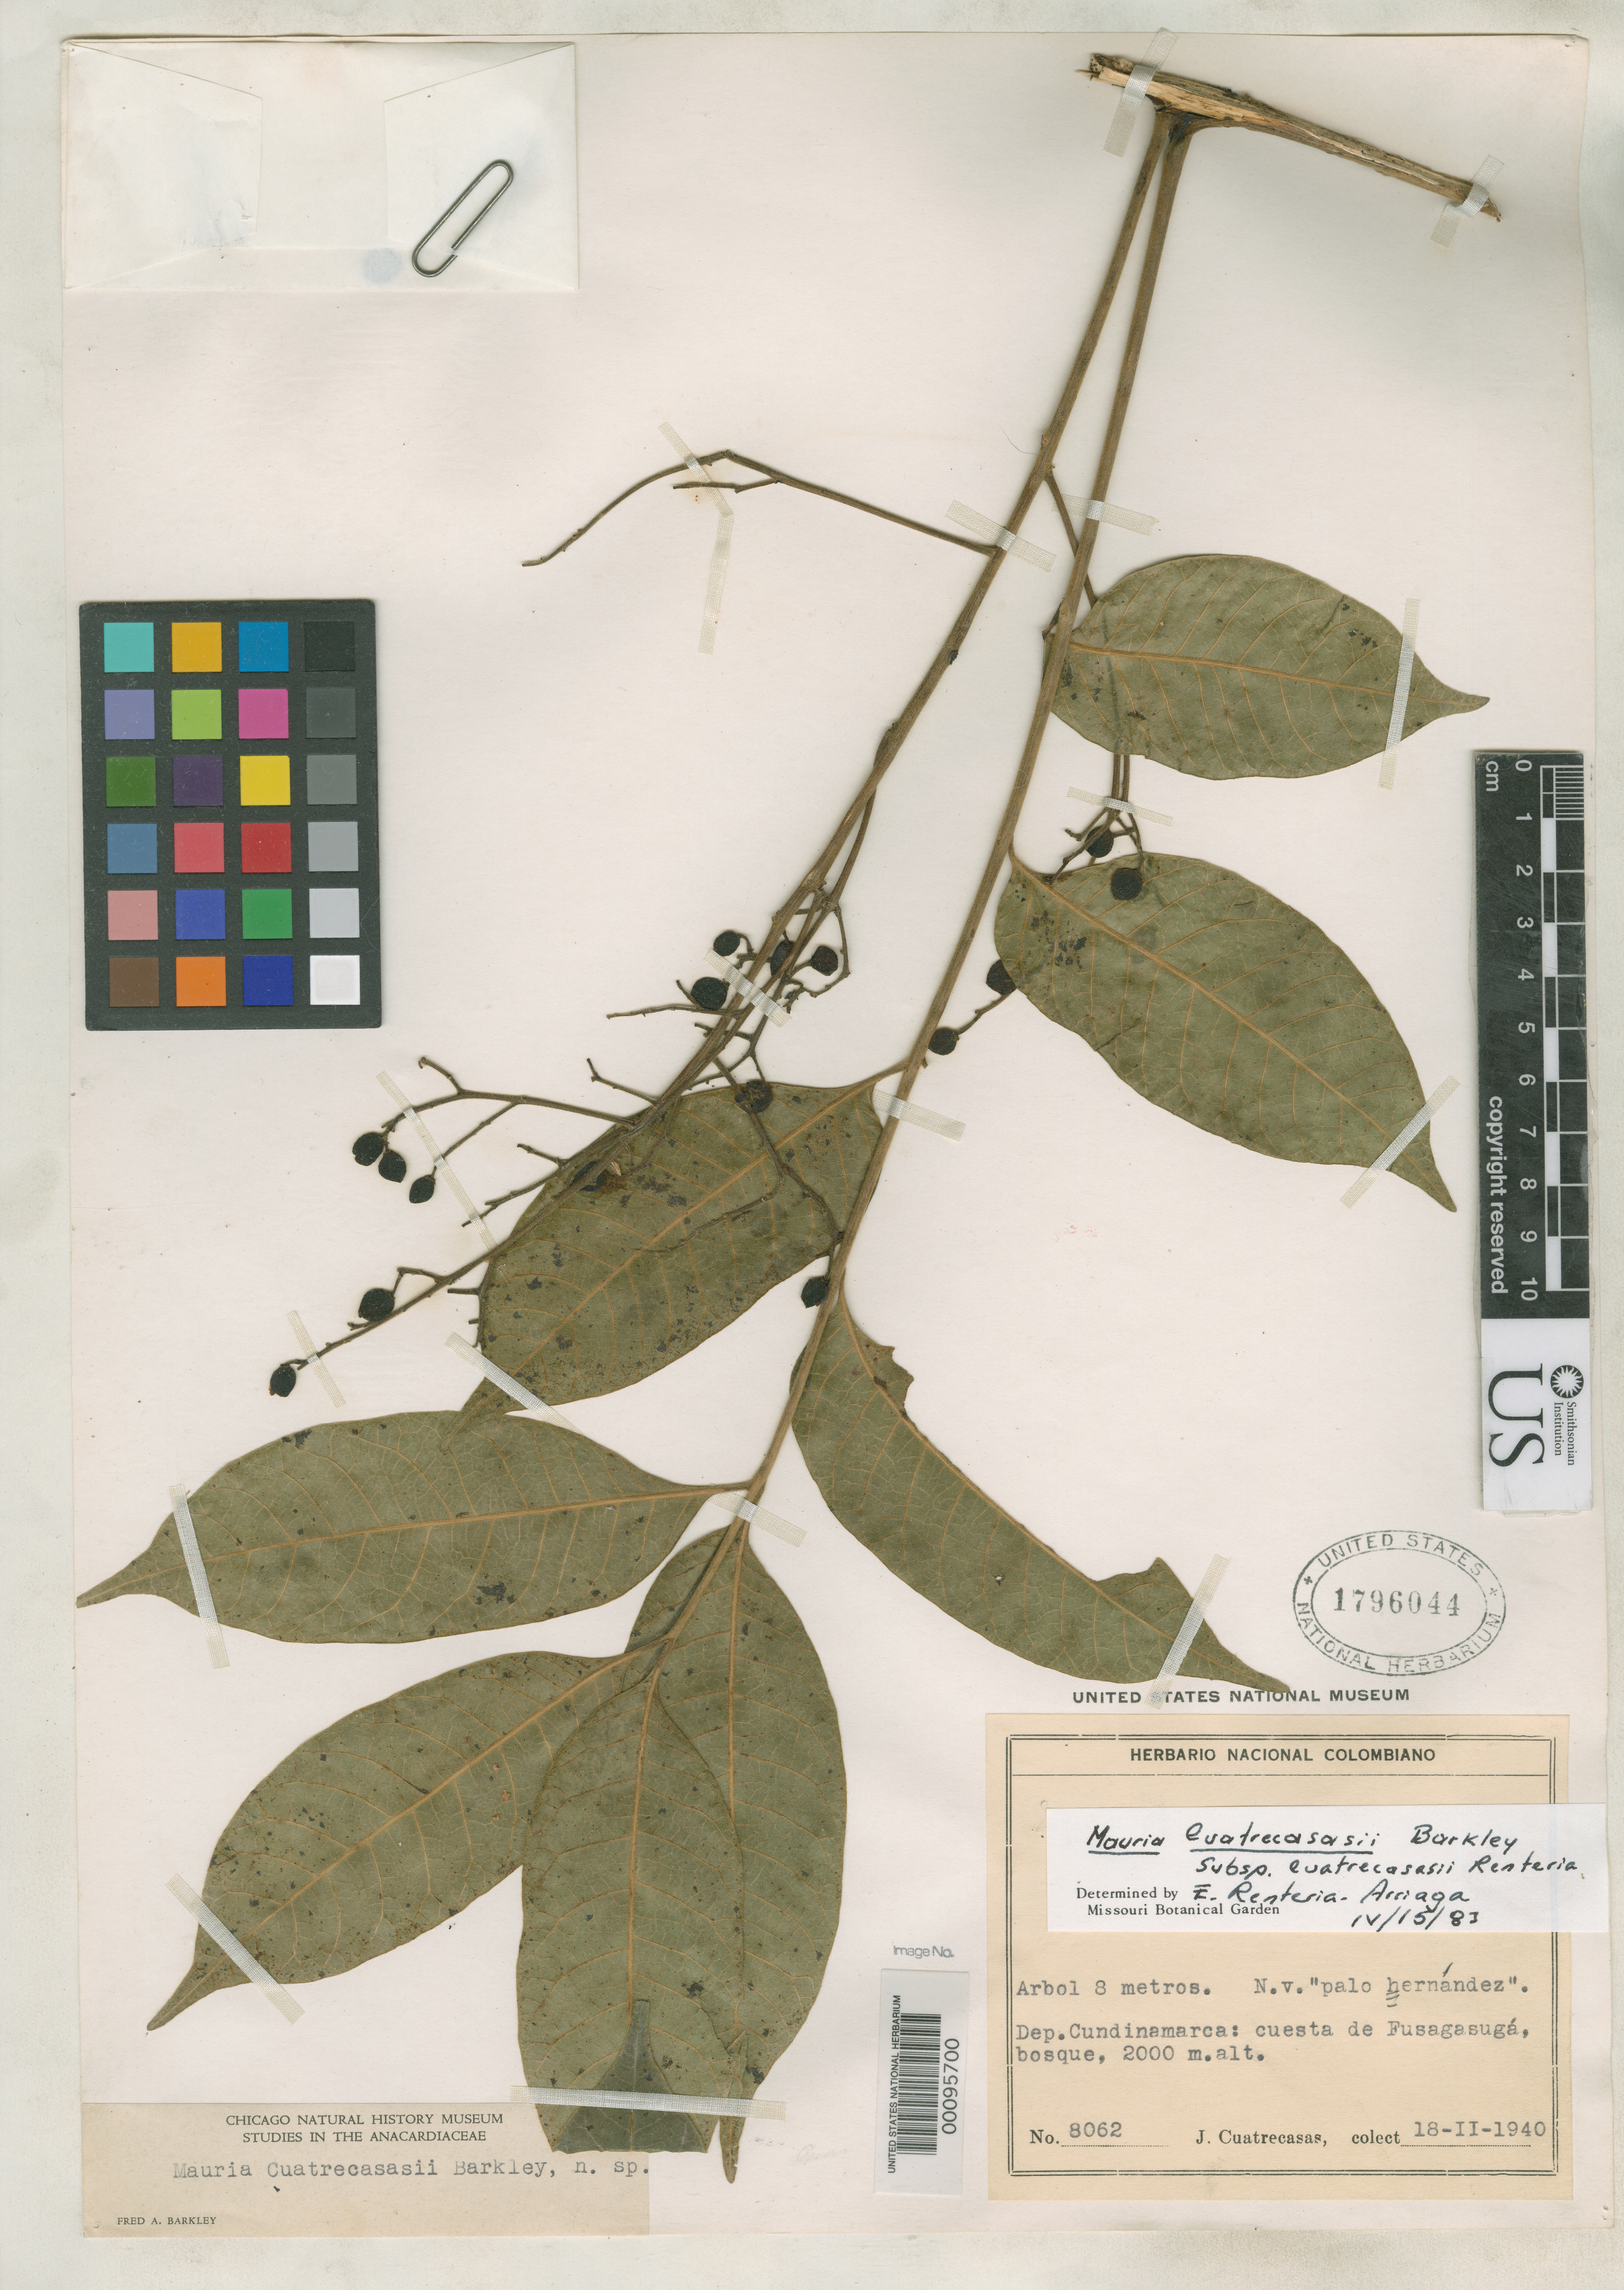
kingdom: Plantae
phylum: Tracheophyta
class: Magnoliopsida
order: Sapindales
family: Anacardiaceae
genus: Mauria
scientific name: Mauria cuatrecasasii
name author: F.A. Barkley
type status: Holotype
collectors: J. Cuatrecasas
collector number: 8062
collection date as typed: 18 Feb 1940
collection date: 1940-02-18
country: Colombia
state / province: Cundinamarca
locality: Palo Hernandez, Cuesta de Fusagusaga.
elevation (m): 2000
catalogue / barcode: US 1796044